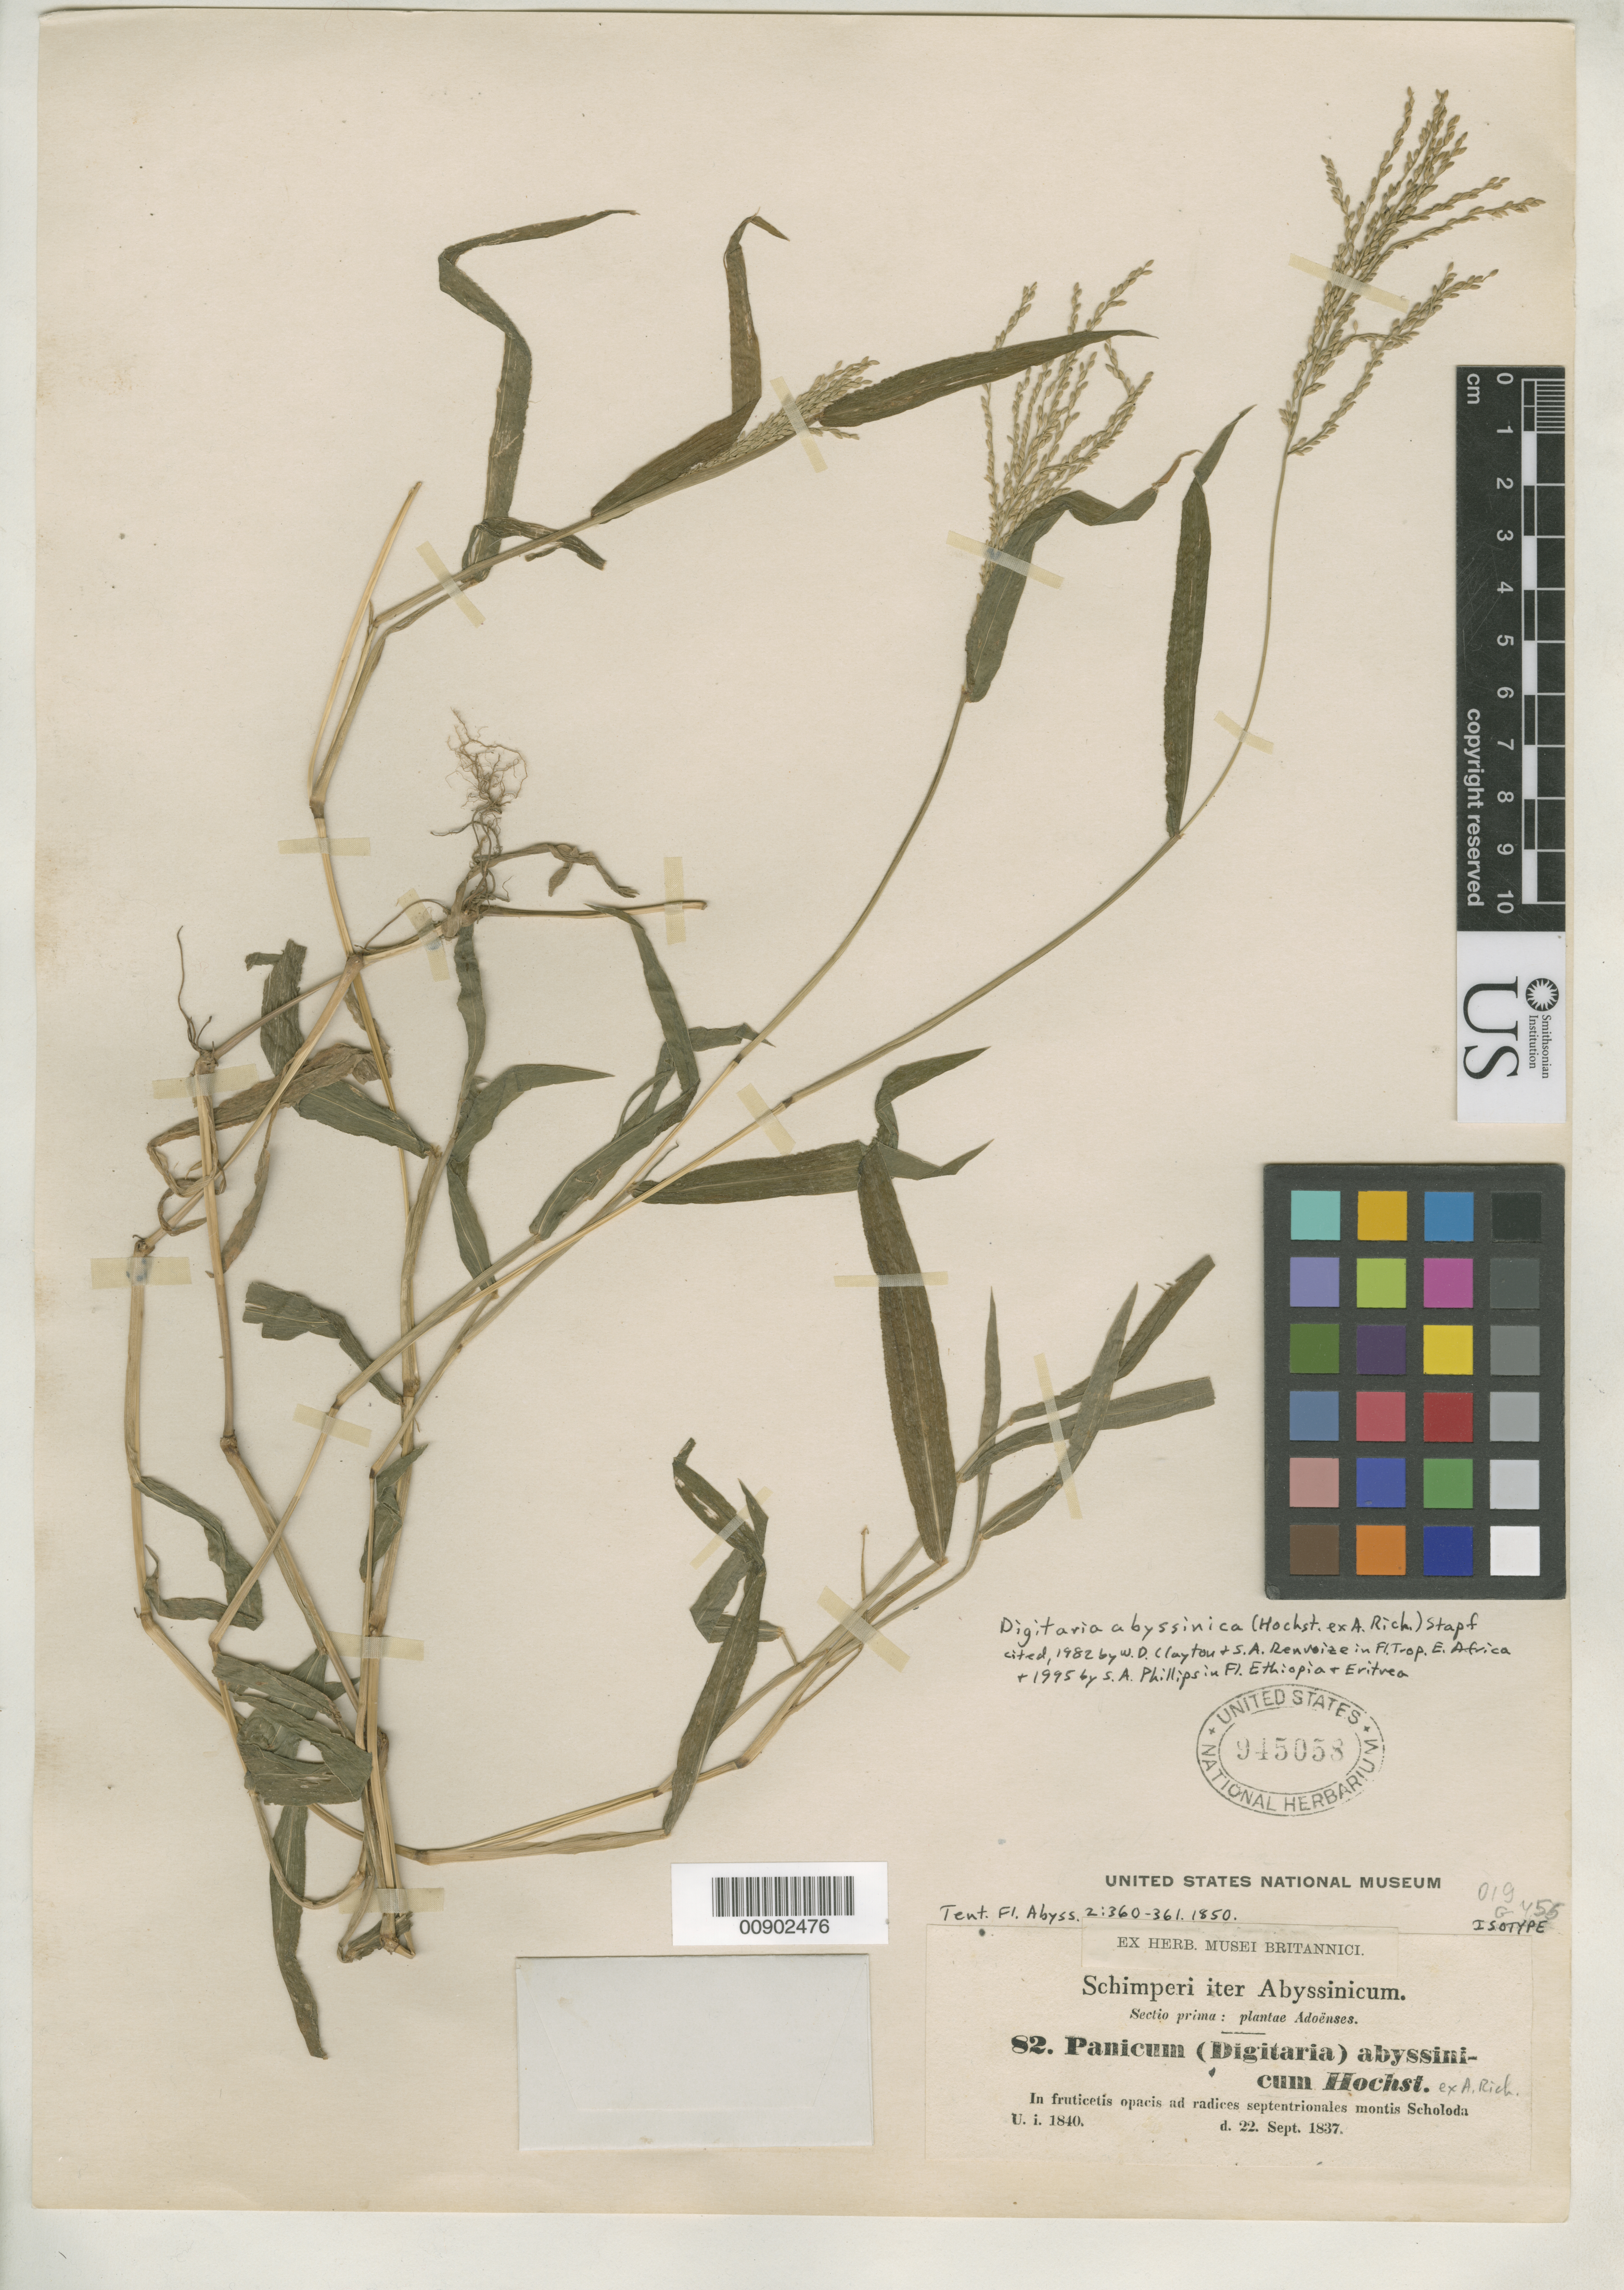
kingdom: Plantae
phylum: Tracheophyta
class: Liliopsida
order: Poales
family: Poaceae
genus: Panicum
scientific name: Panicum abyssinicum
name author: Hochst. ex A. Rich.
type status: Isotype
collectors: G. W. Schimper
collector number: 82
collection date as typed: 22 Sep 1837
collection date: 1837-09-22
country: Ethiopia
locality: In fruticetis opacis ad radices septentrionales Montis Scholoda.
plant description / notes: Currently accepted name as cited by Clayton & Renvoize (Fl. Trop. E. Africa, 1982) & S.A. Phillips (Fl. Ethiopia & Eritrea, 1995).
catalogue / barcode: US 945058